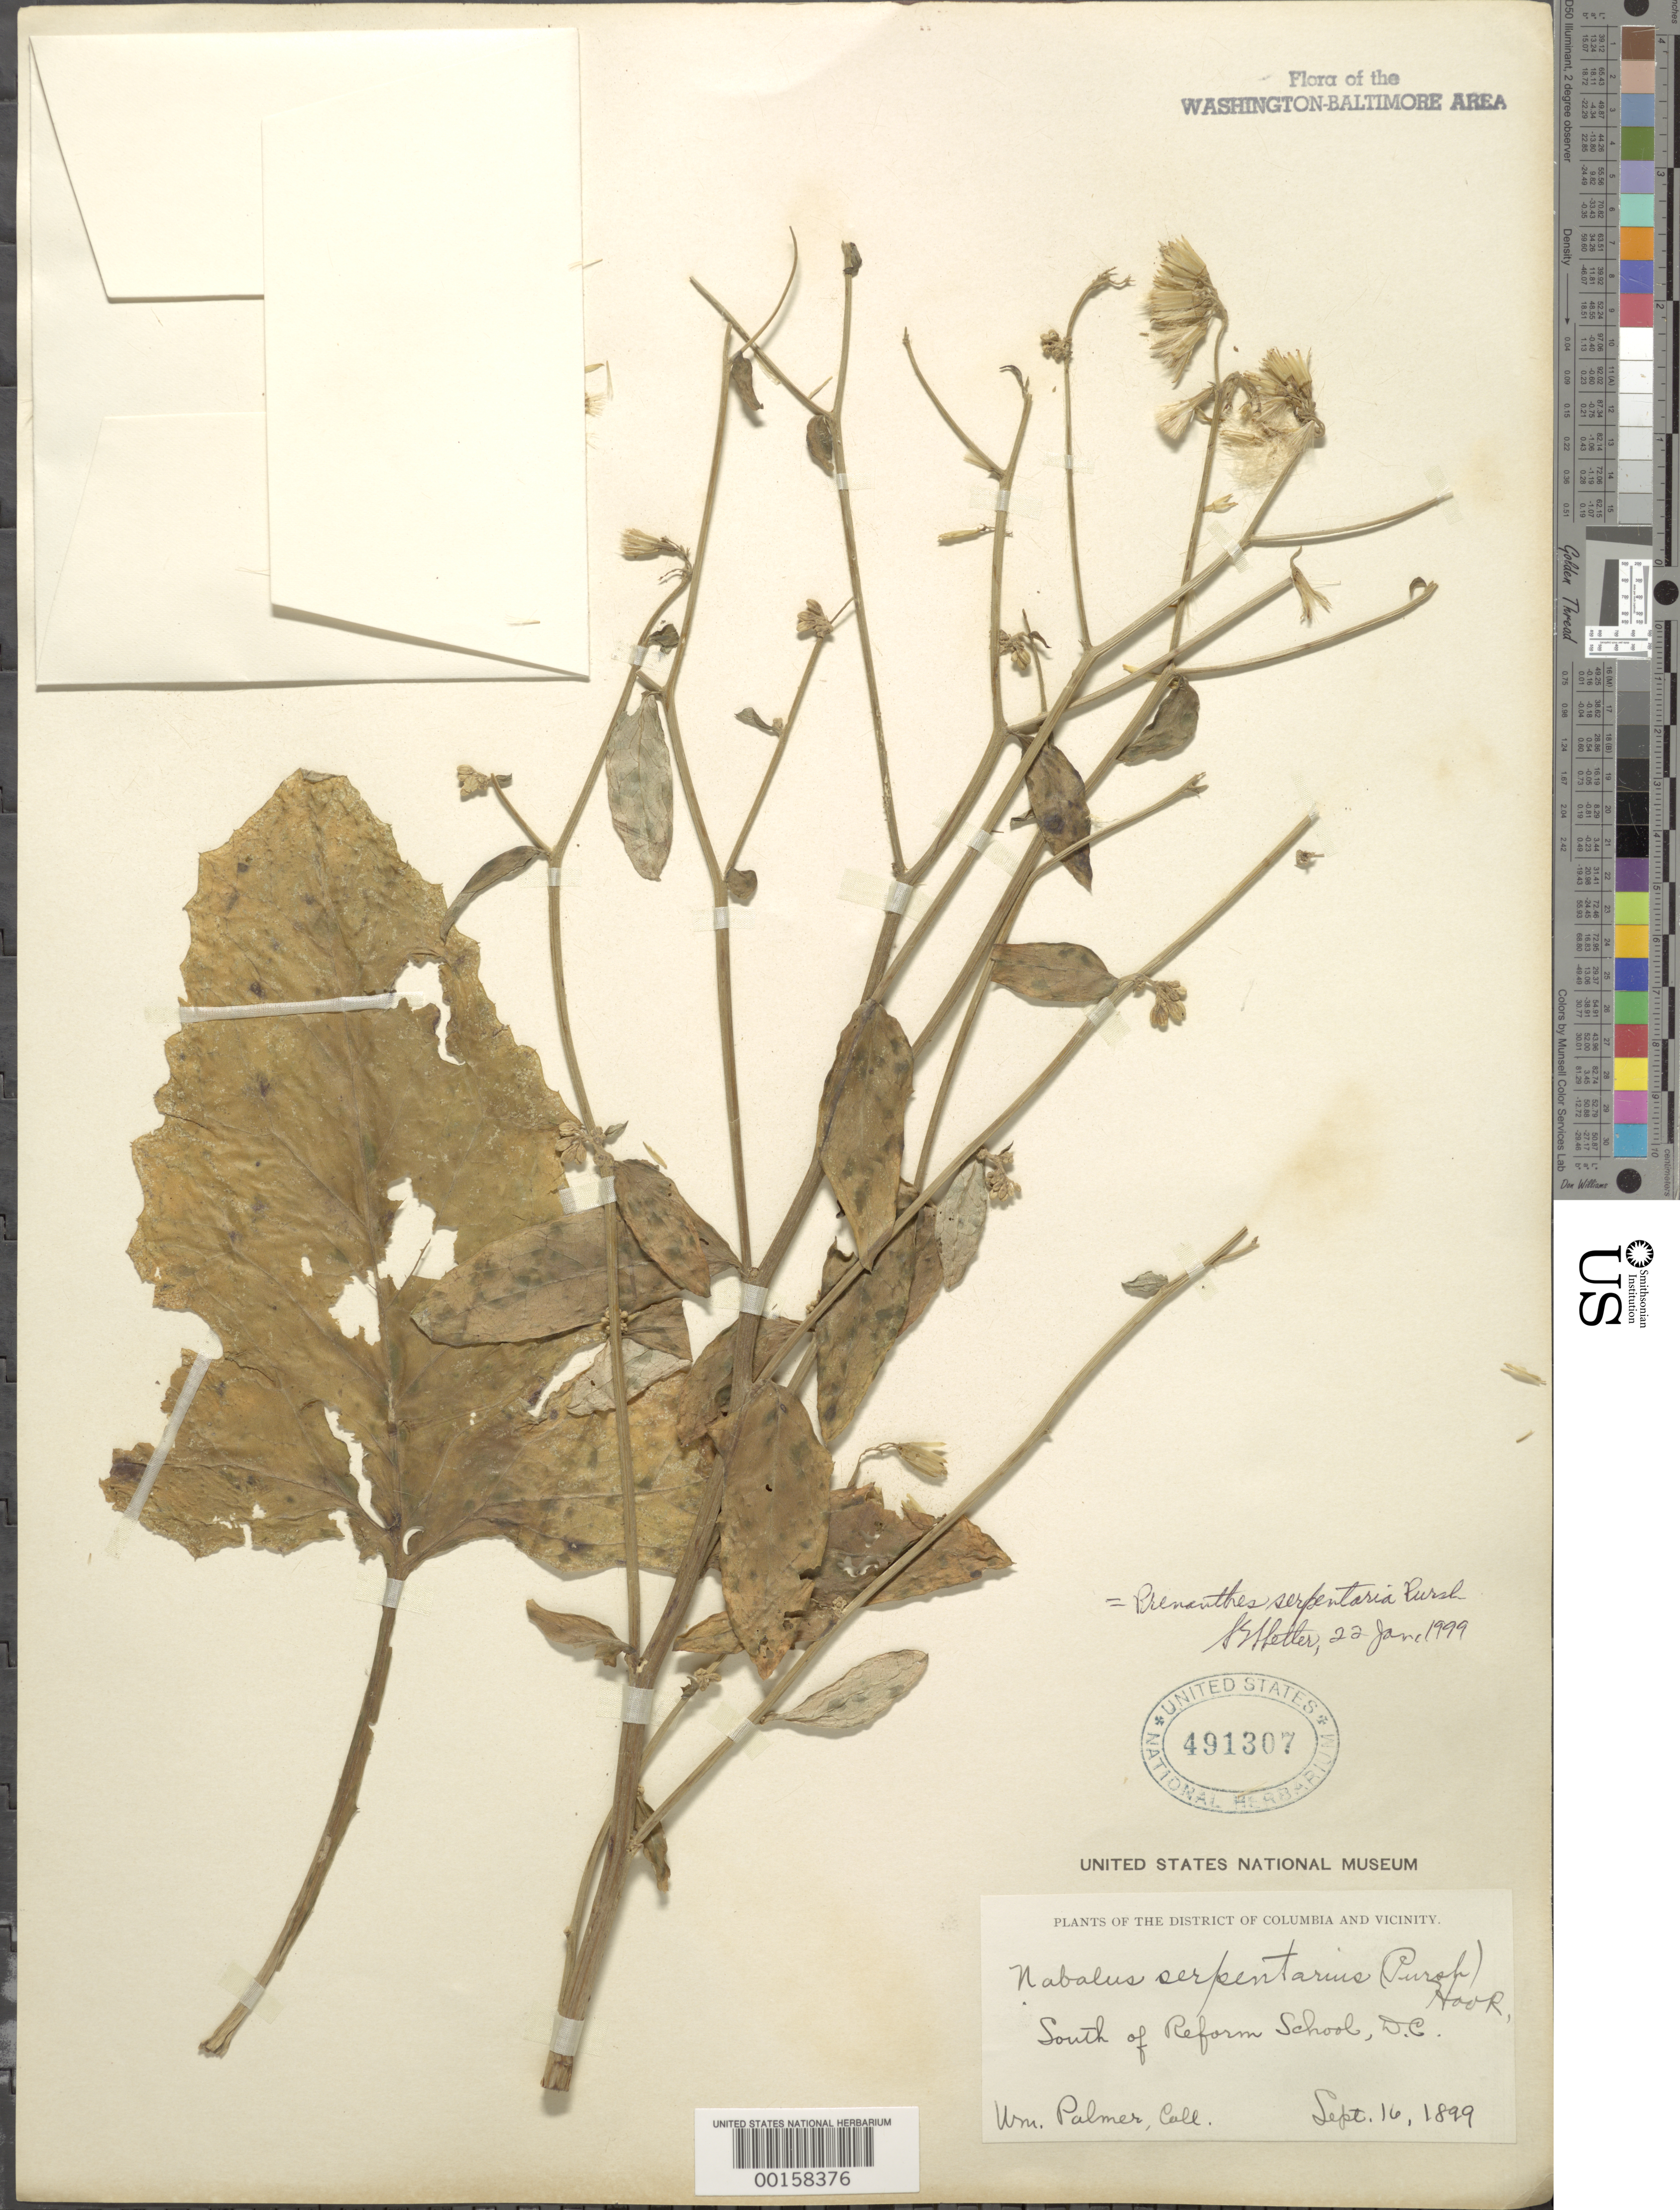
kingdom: Plantae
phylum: Tracheophyta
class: Magnoliopsida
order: Asterales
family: Asteraceae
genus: Nabalus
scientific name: Nabalus serpentarius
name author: (Pursh) Hook.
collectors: W. Palmer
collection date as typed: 16 Sep 1899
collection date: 1899-09-16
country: United States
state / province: District of Columbia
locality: South of Reform School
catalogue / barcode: US 491307